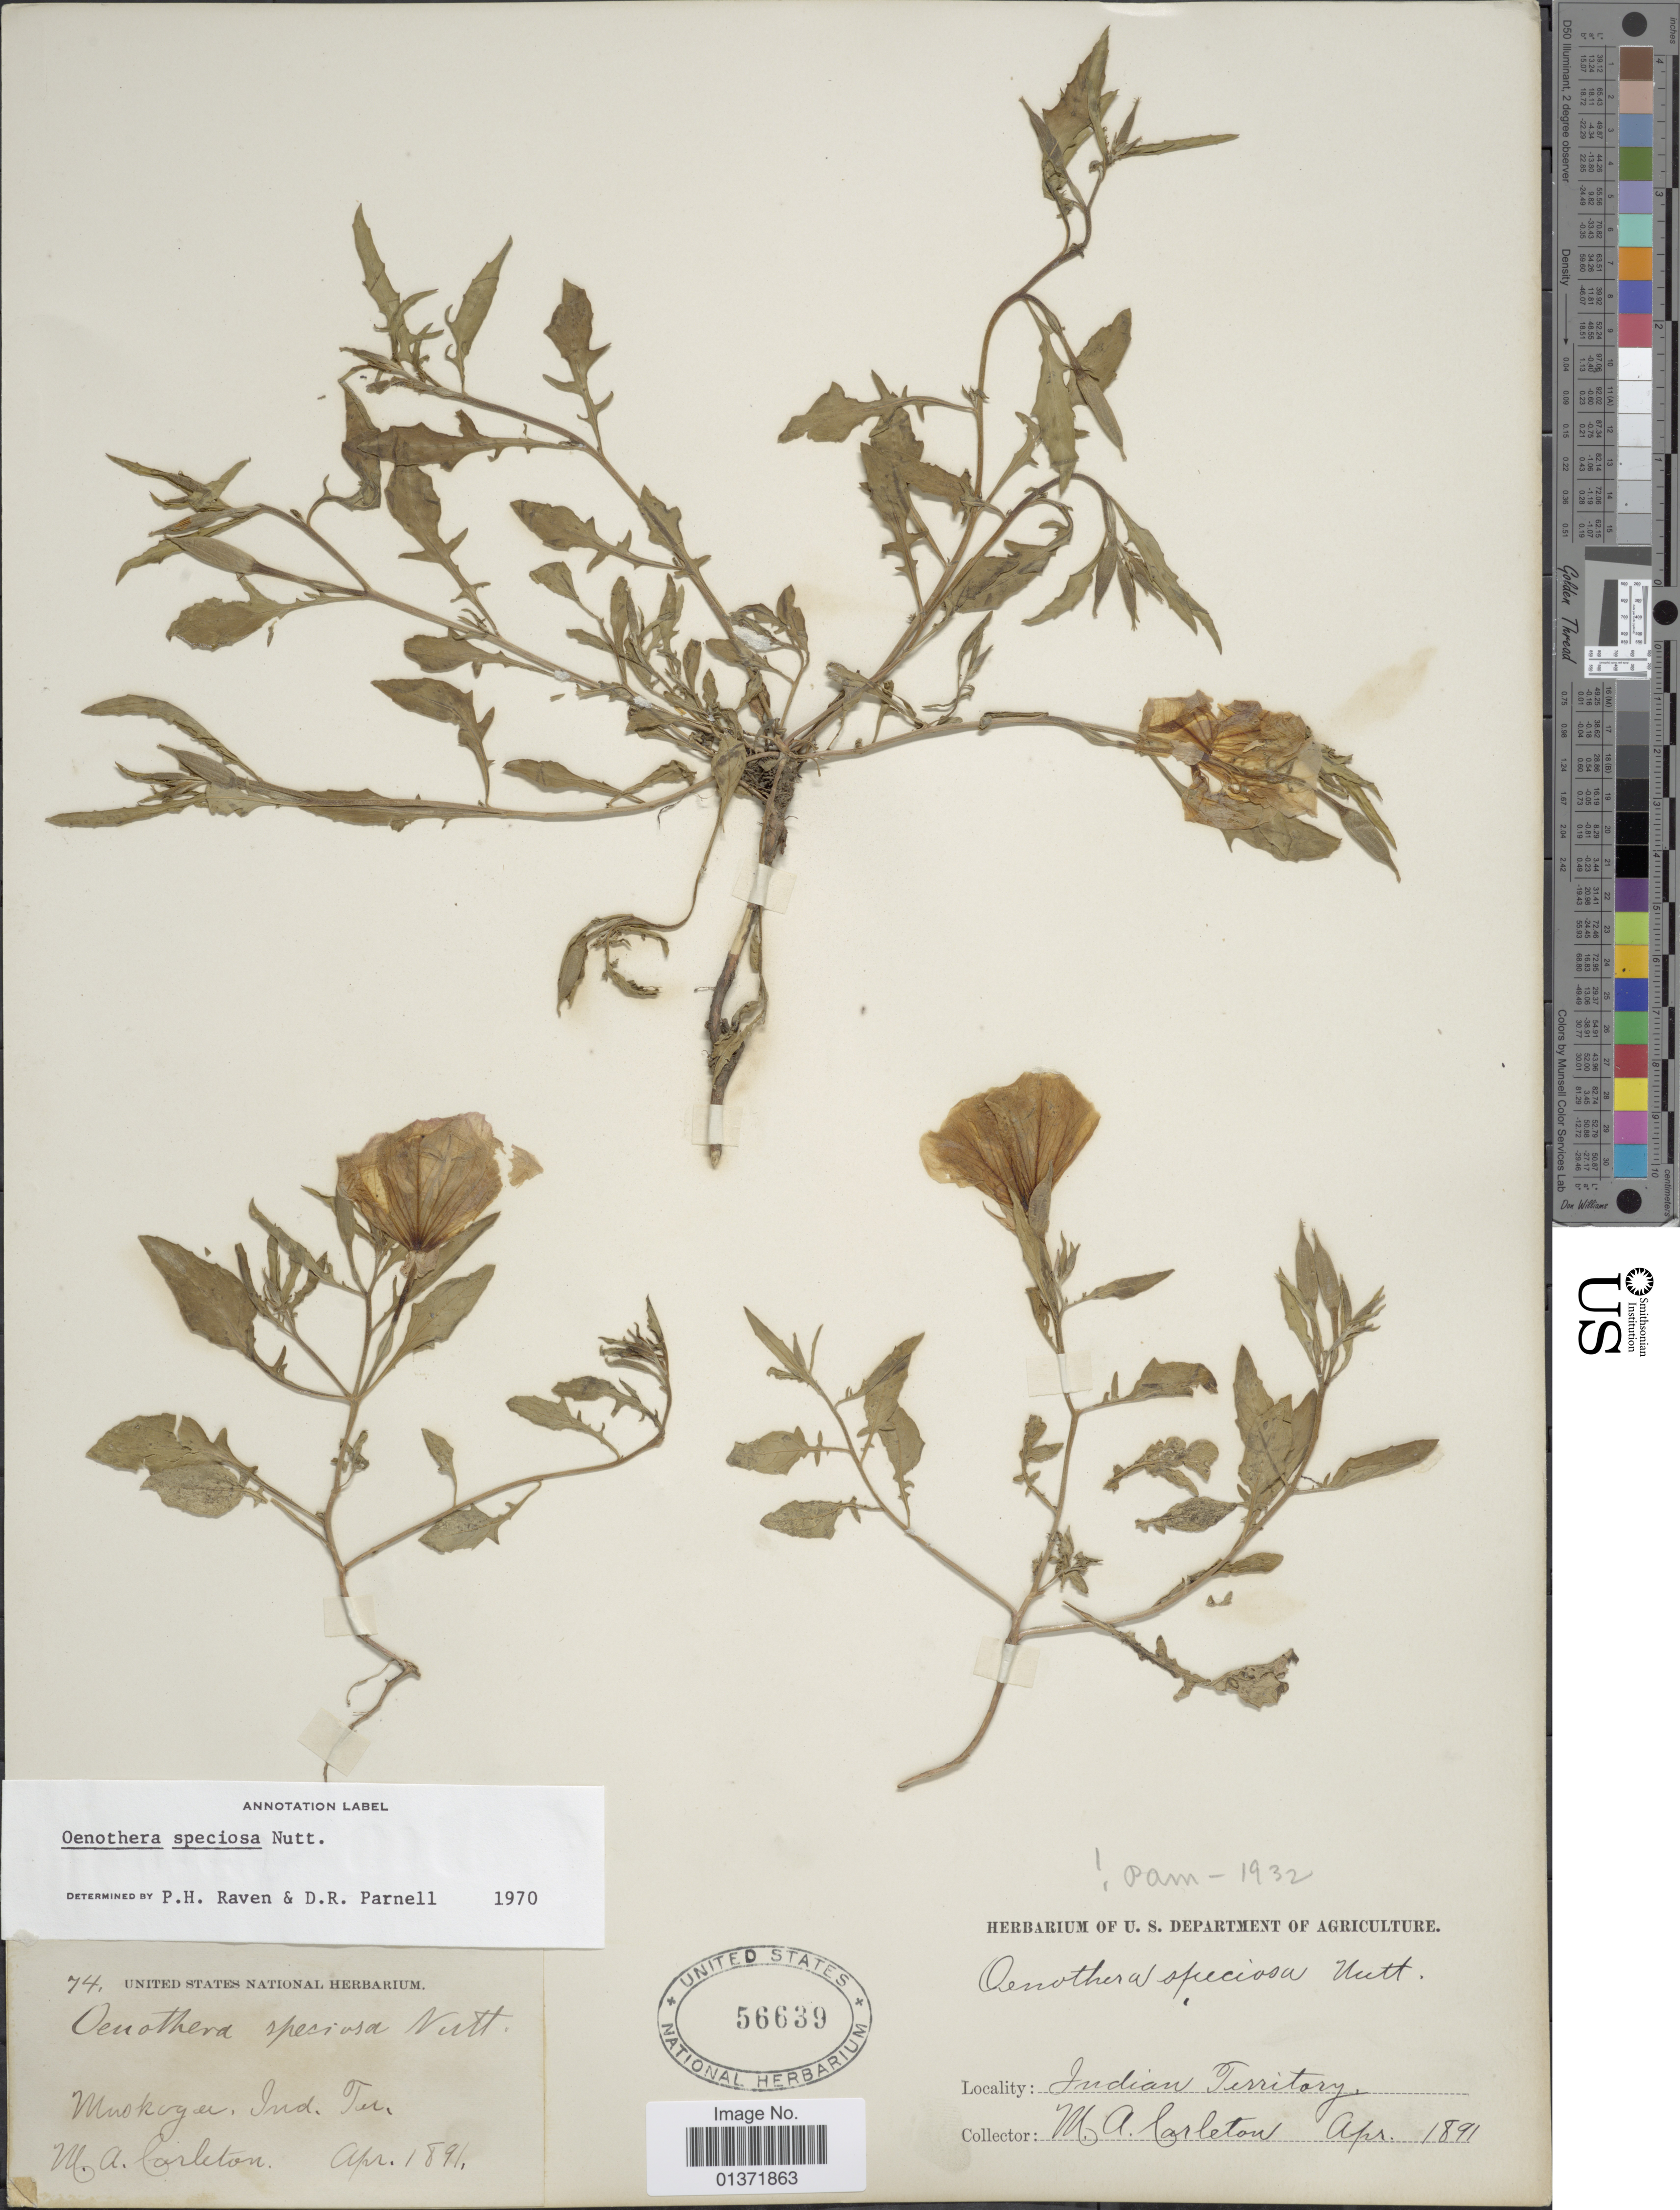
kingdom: Plantae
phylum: Tracheophyta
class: Magnoliopsida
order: Myrtales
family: Onagraceae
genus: Oenothera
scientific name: Oenothera speciosa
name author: Nutt.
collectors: W. Carleton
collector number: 74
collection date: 1891-04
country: United States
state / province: Oklahoma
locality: Muskogee, Ind Ter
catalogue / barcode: US 56639